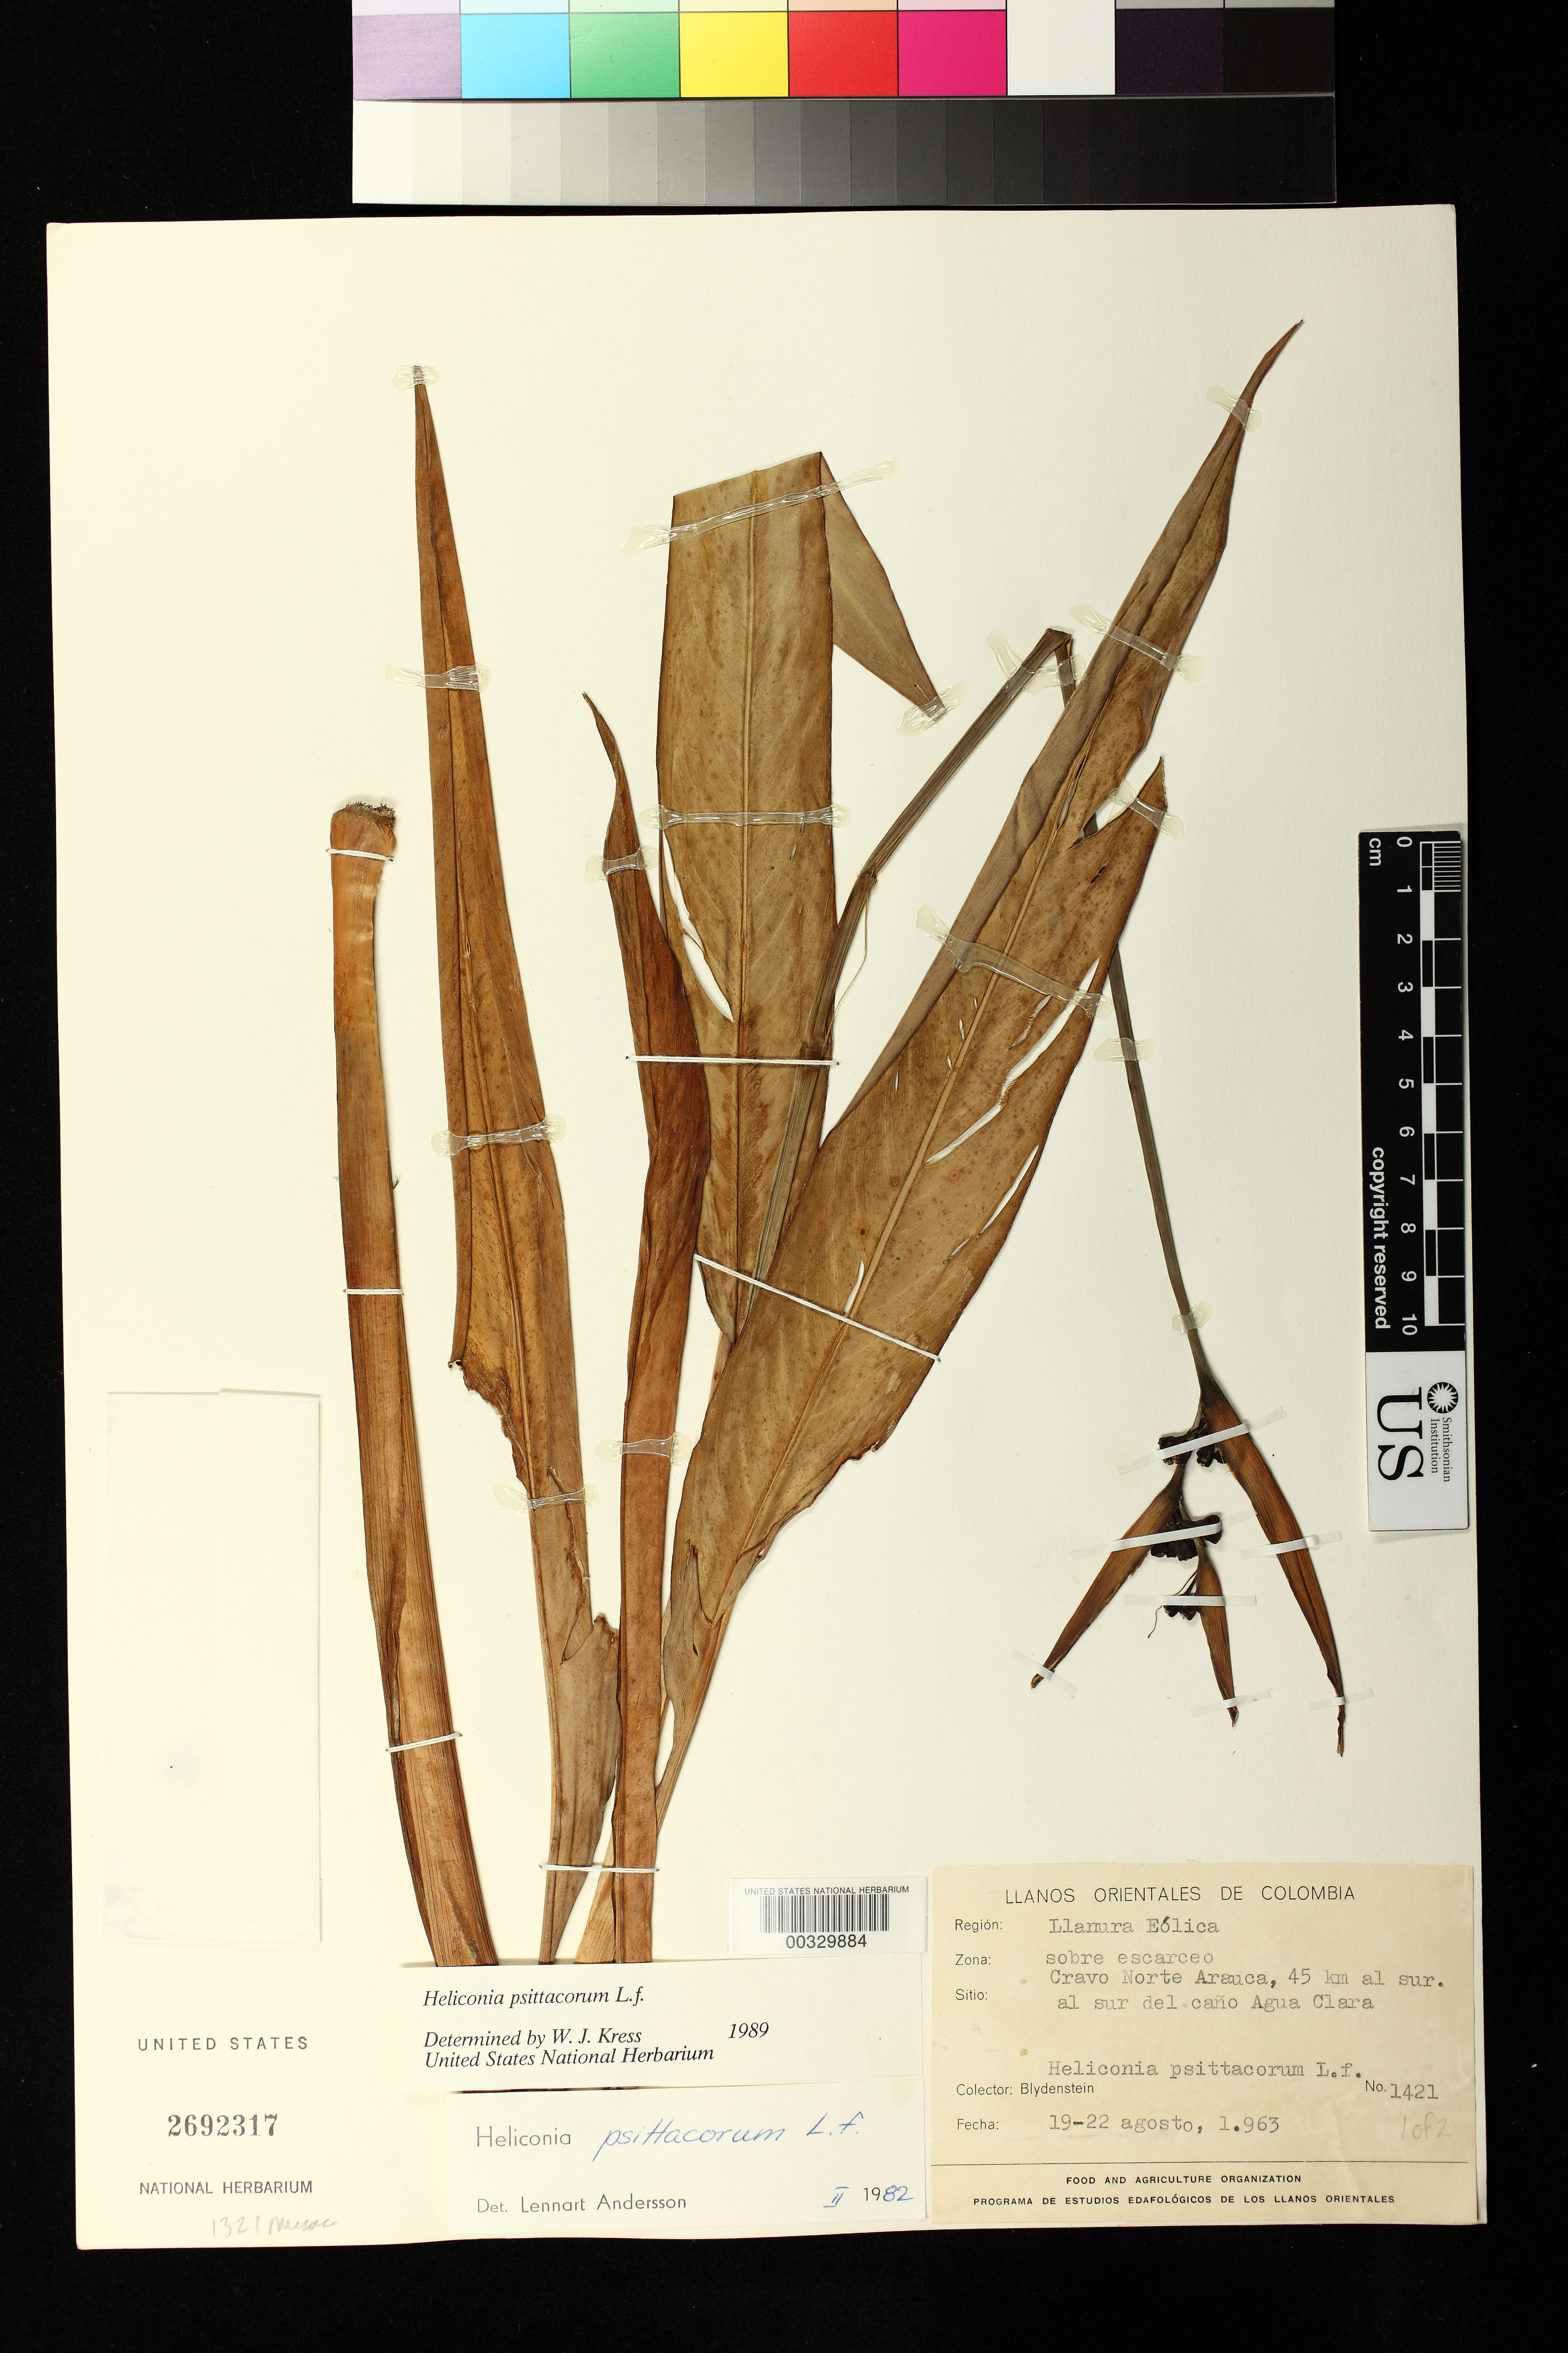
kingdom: Plantae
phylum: Tracheophyta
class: Liliopsida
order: Zingiberales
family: Heliconiaceae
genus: Heliconia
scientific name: Heliconia psittacorum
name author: L. f.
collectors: J. Blydenstein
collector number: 1421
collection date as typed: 19 Aug 1963 to 22 Aug 1963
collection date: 1963-08-19/1963-08-22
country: Colombia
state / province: Arauca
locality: Cravo Norte 45 km S of Caño Agua Clara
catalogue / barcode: US 2692317